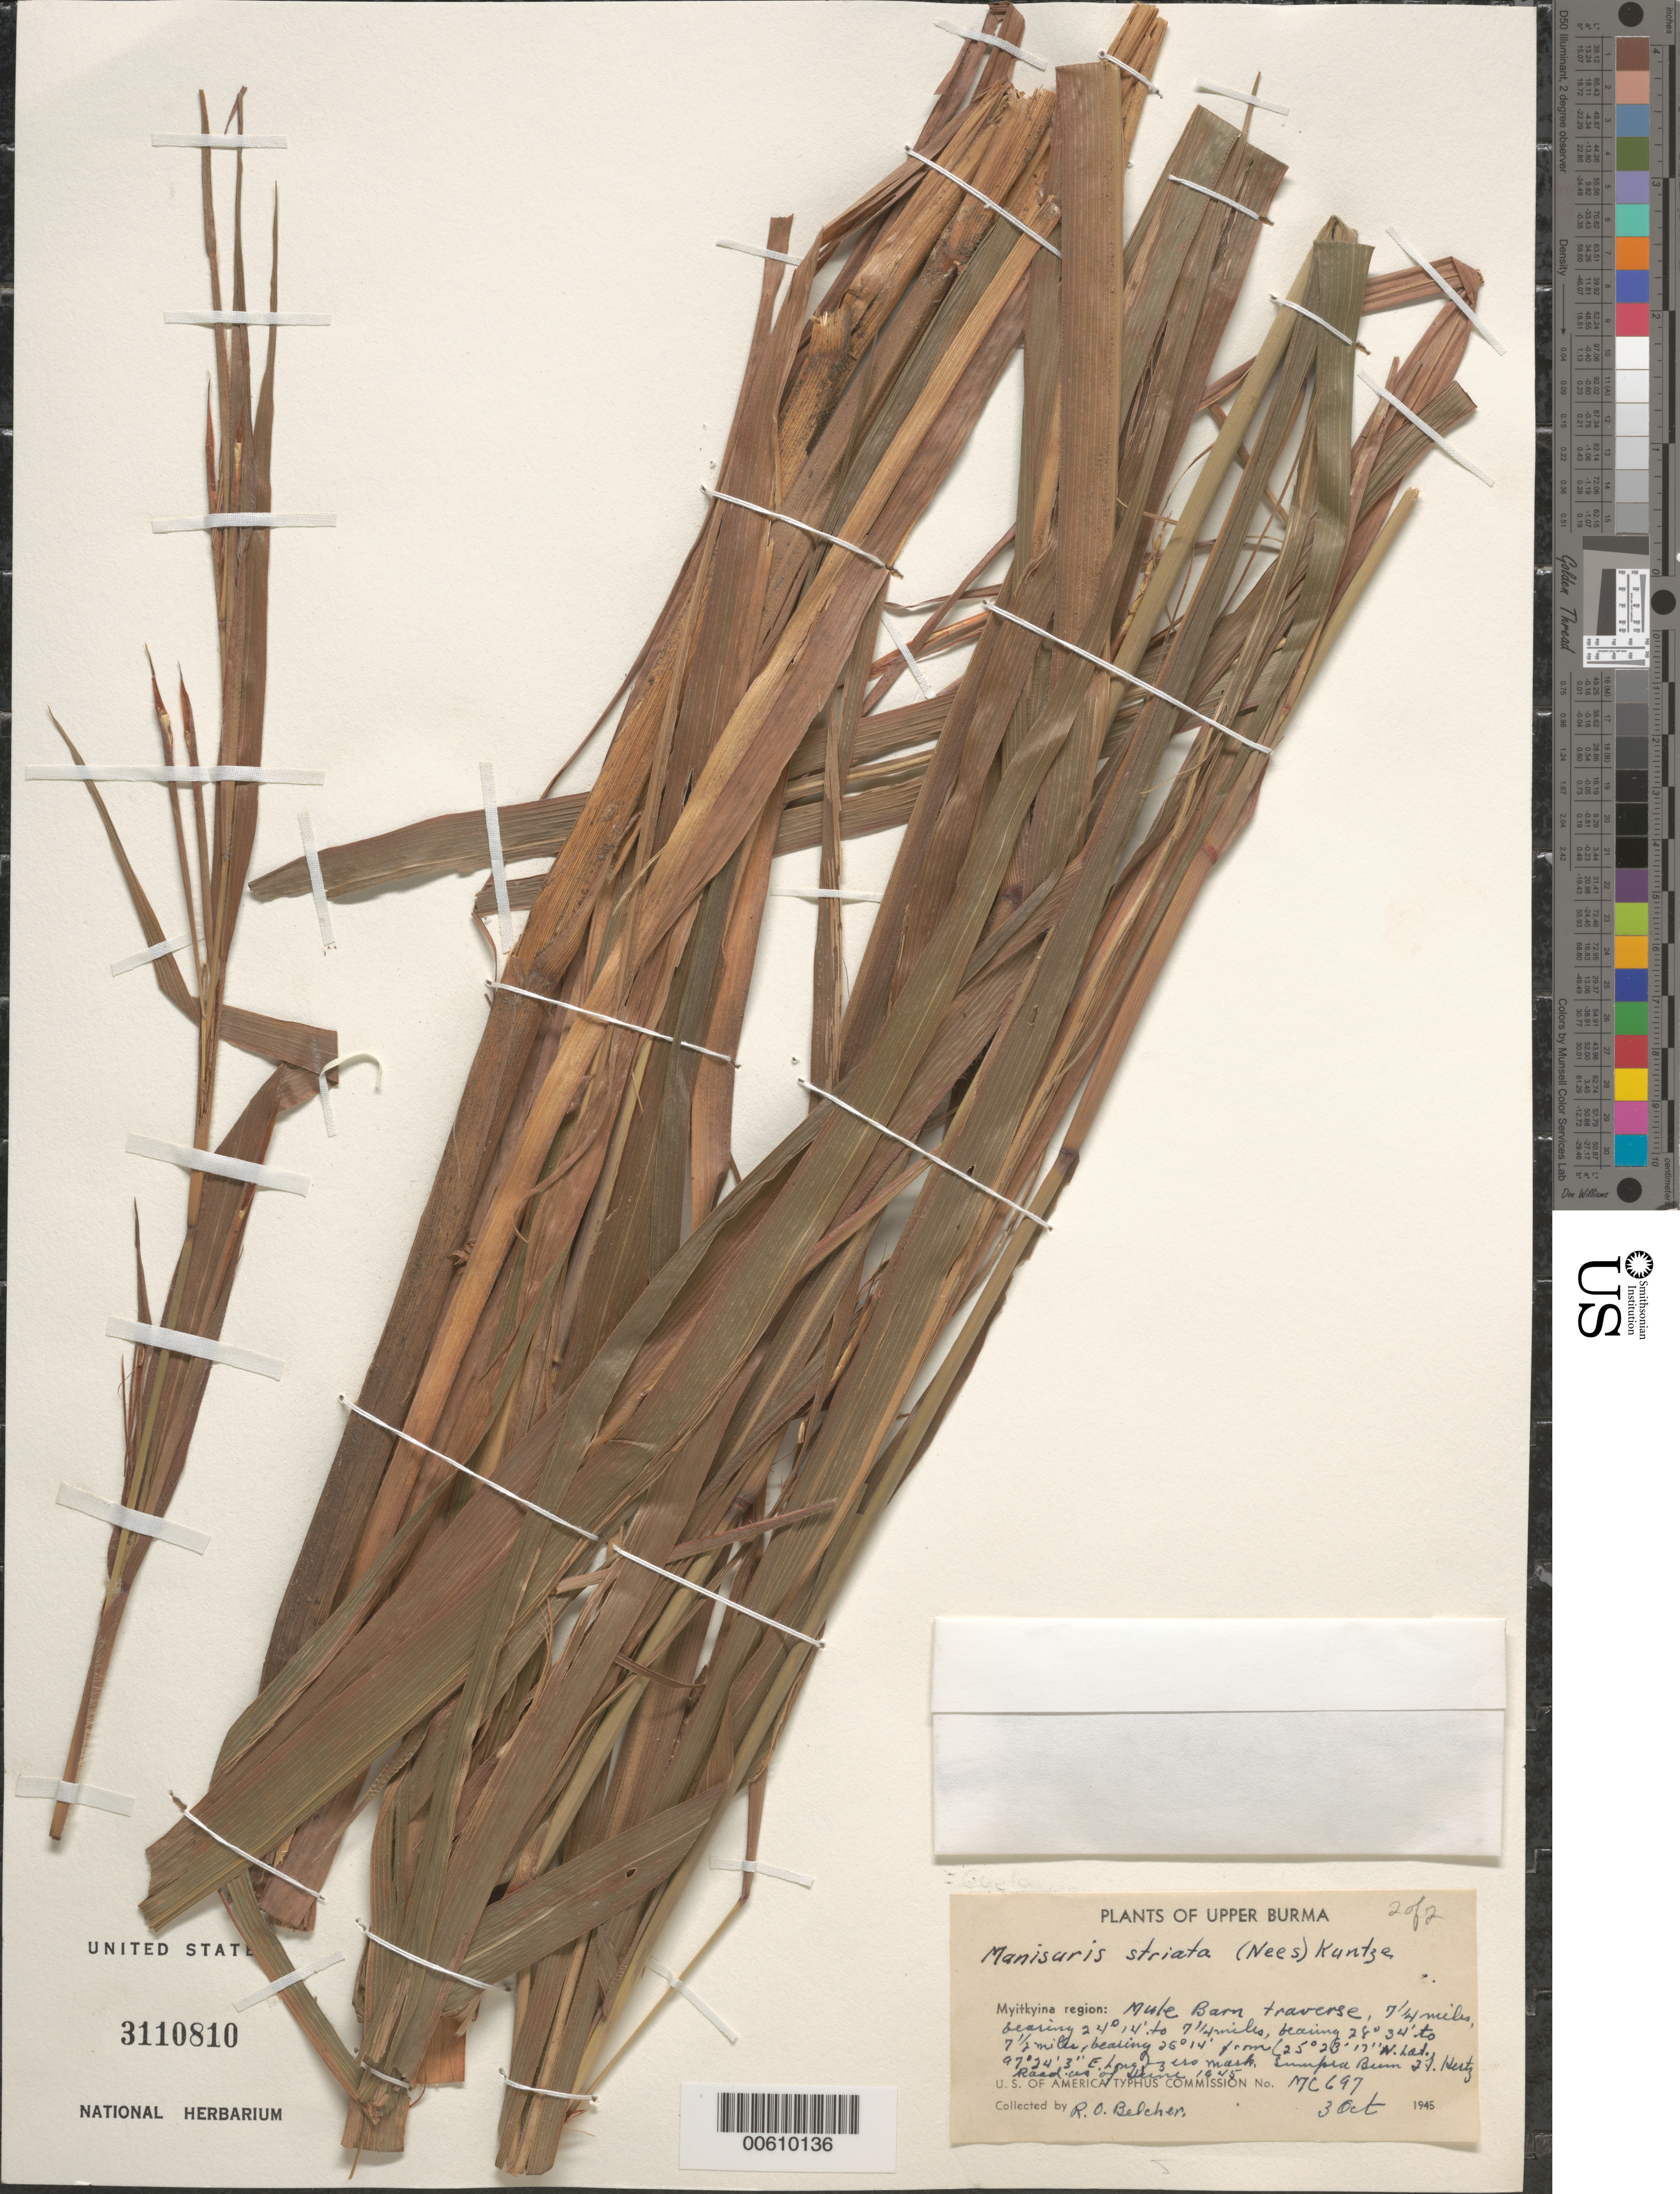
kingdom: Plantae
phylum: Tracheophyta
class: Liliopsida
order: Poales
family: Poaceae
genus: Rottboellia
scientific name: Rottboellia striata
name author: Nees ex Steud.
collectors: R. Belcher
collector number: MC 697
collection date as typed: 03 Oct 1945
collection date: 1945-10-03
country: Myanmar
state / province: Kachin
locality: Myitkyina, Mule Barn, Sumpra Bum-Fort Hertz Road, Upper Burma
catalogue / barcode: US 3110810